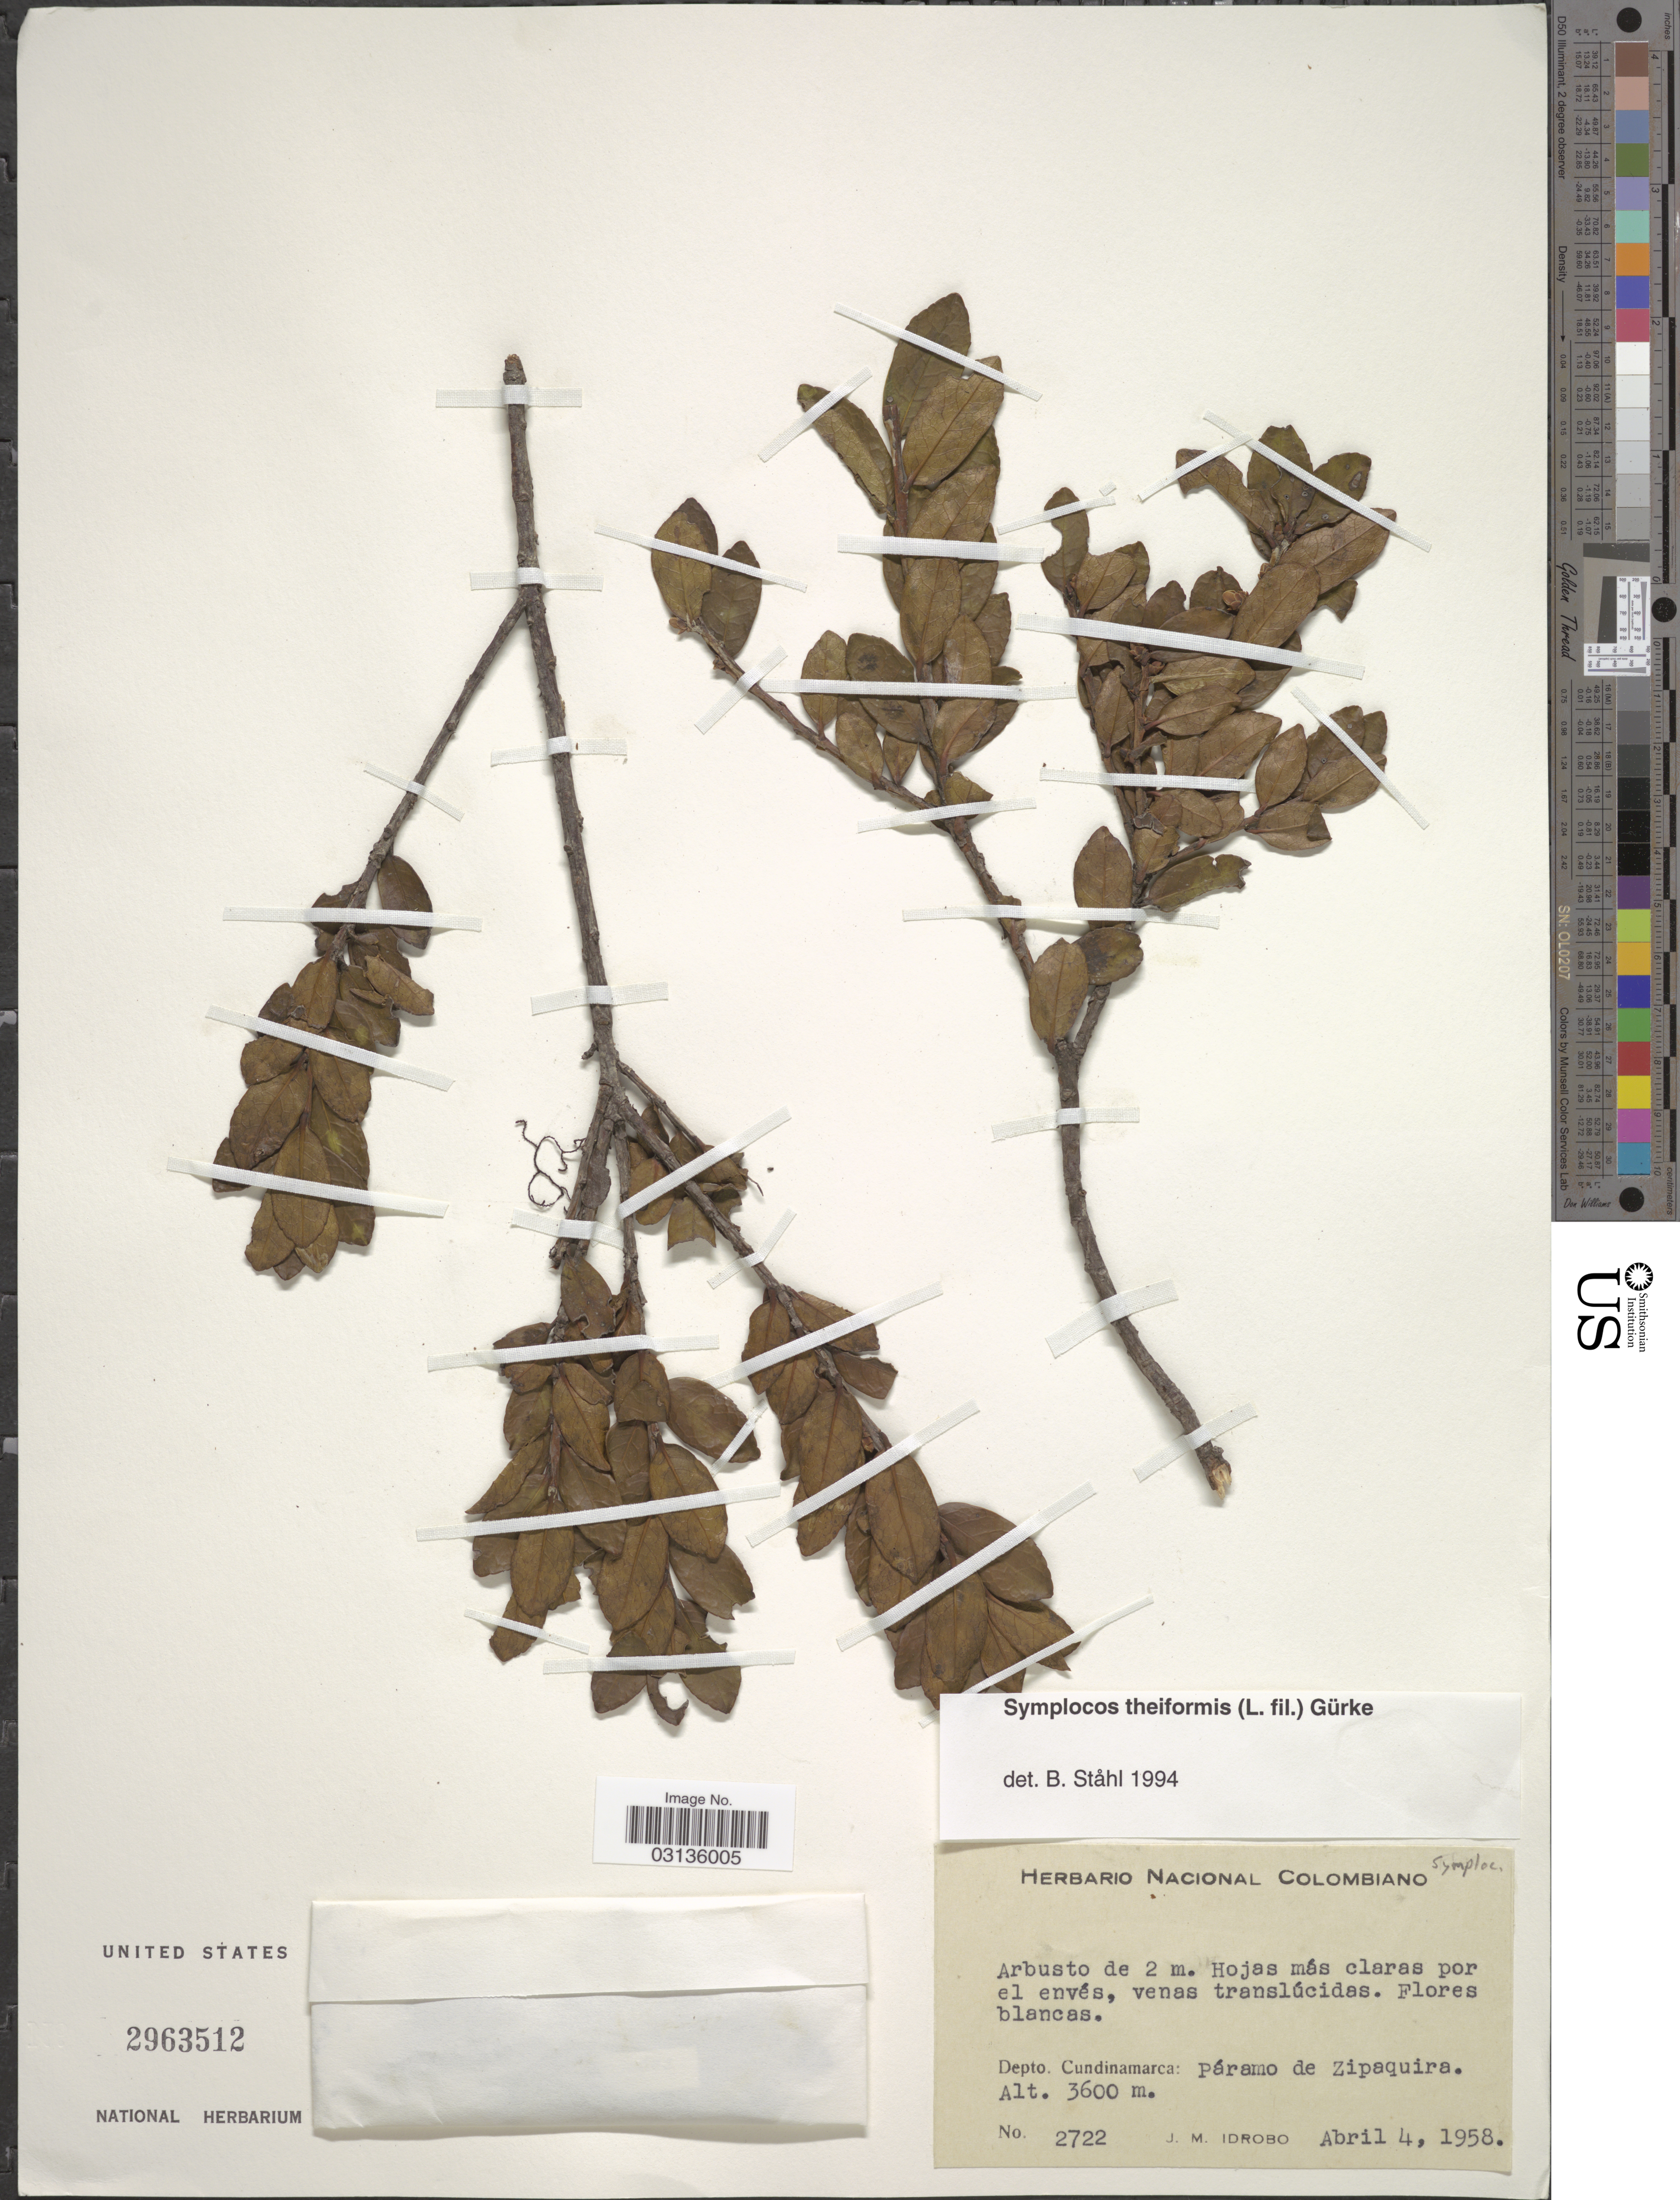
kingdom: Plantae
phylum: Tracheophyta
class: Magnoliopsida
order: Ericales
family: Symplocaceae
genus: Symplocos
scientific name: Symplocos theiformis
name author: (L. f.) Oken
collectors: J. M. Idrobo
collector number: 2722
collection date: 1958-04-04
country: Colombia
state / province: Cundinamarca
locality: Dept. Cundinamarca: páramo de Zipaquira.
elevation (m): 3600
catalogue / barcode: US 2963512